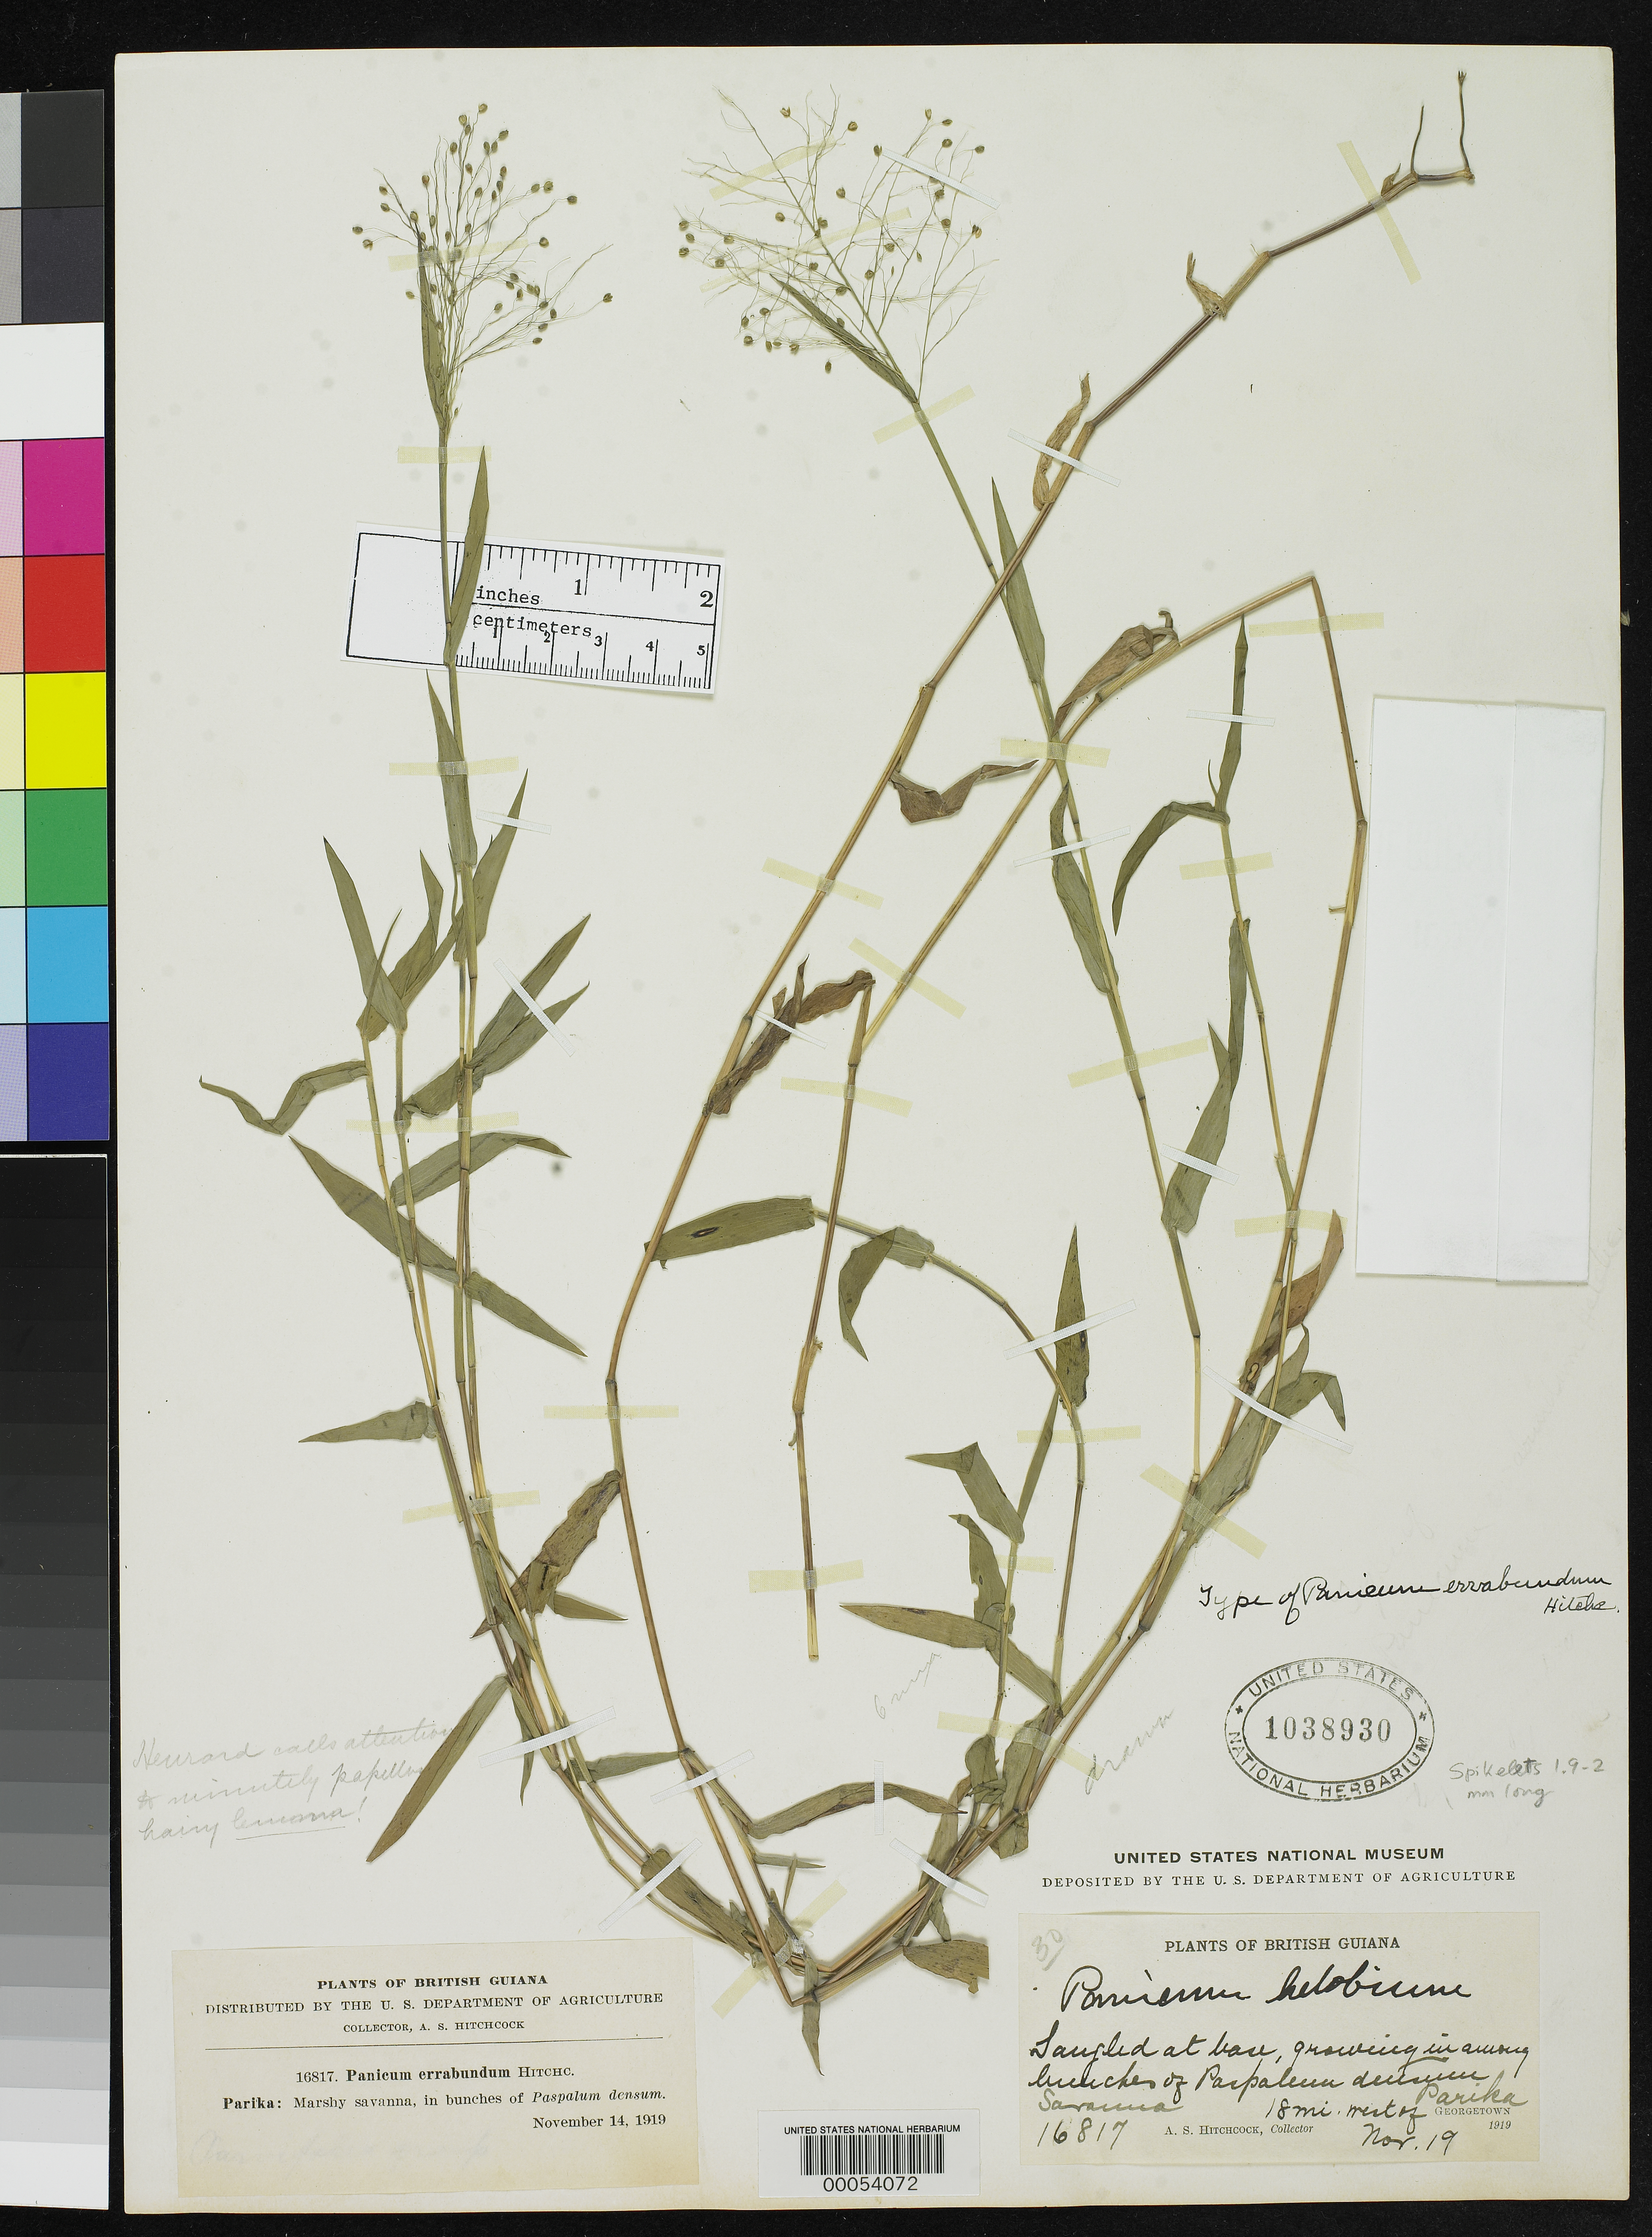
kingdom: Plantae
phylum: Tracheophyta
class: Liliopsida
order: Poales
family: Poaceae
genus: Panicum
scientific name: Panicum errabundum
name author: Hitchc.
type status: Holotype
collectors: A. S. Hitchcock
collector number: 16817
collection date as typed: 19 Nov 1919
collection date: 1919-11-19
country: Guyana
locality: Georgetown, Parika, east Demerara or west Demerara.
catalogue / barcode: US 1038930